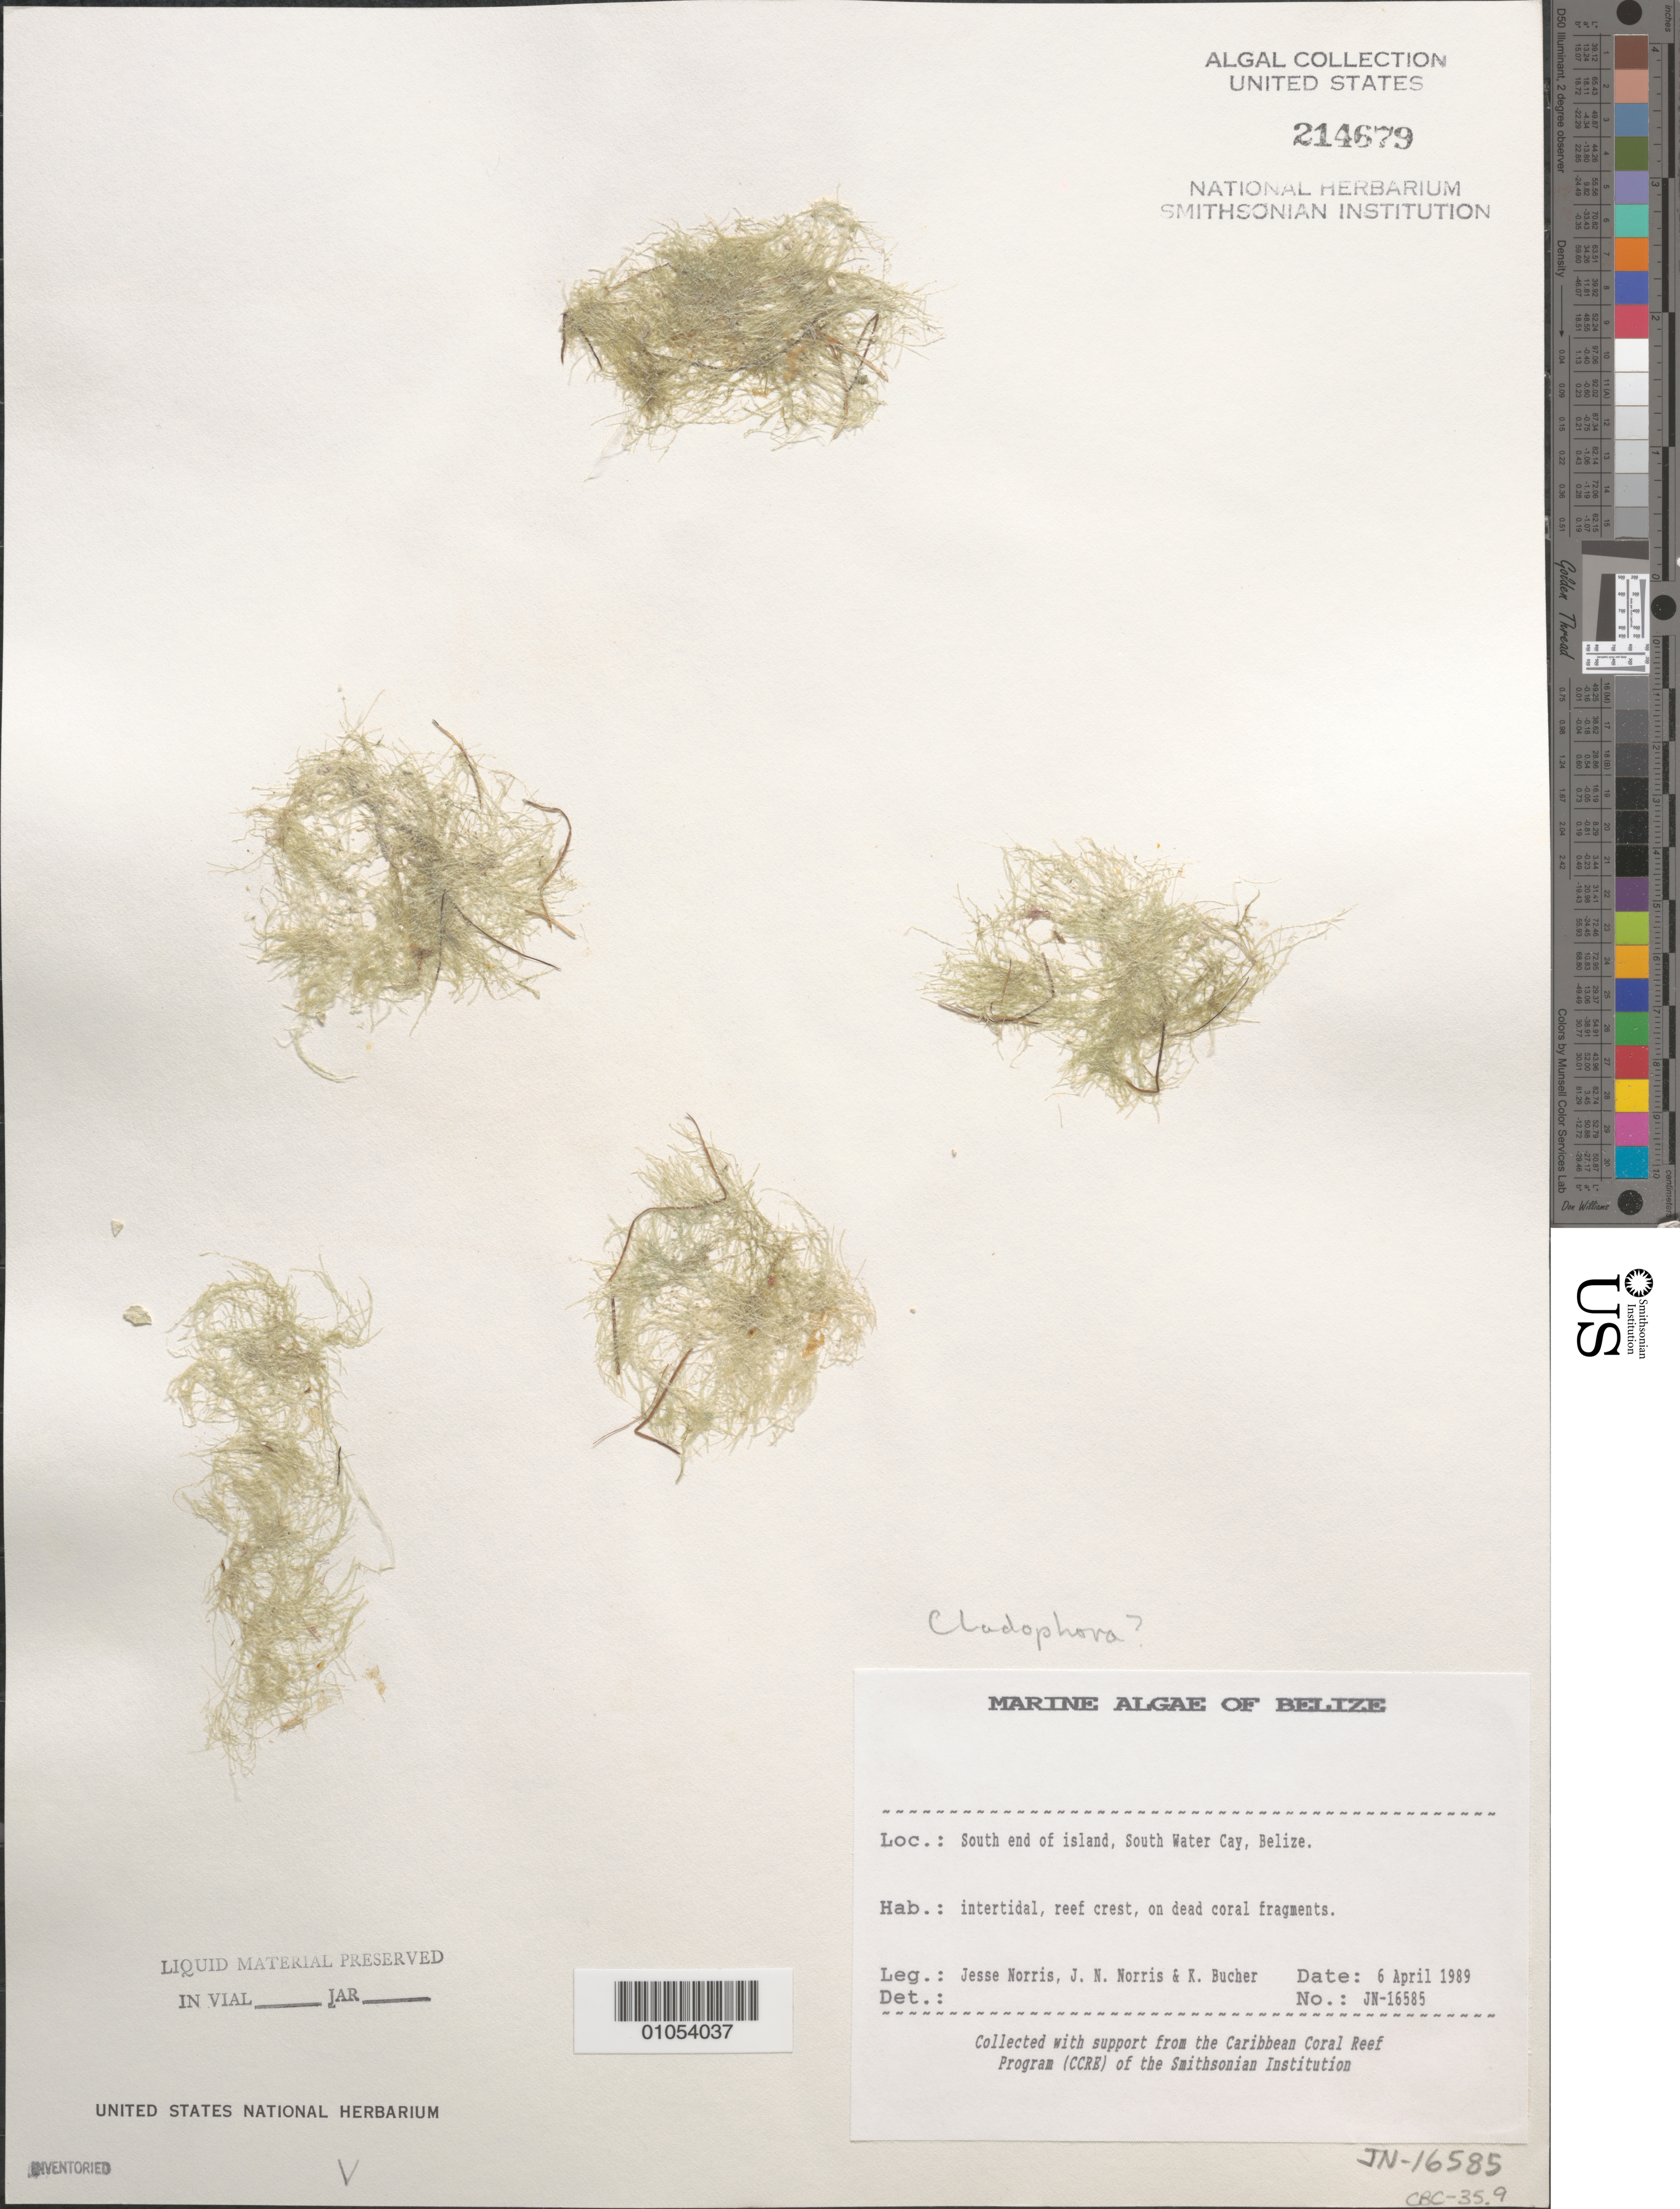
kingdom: Plantae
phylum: Chlorophyta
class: Ulvophyceae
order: Cladophorales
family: Cladophoraceae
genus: Cladophora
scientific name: Cladophora sp.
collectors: J. N. Norris, K. E. Bucher & J. A. Norris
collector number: JN-16561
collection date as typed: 06 Apr 1989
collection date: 1989-04-06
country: Belize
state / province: Stann Creek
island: South Water Cay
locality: South end of island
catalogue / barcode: US 214679